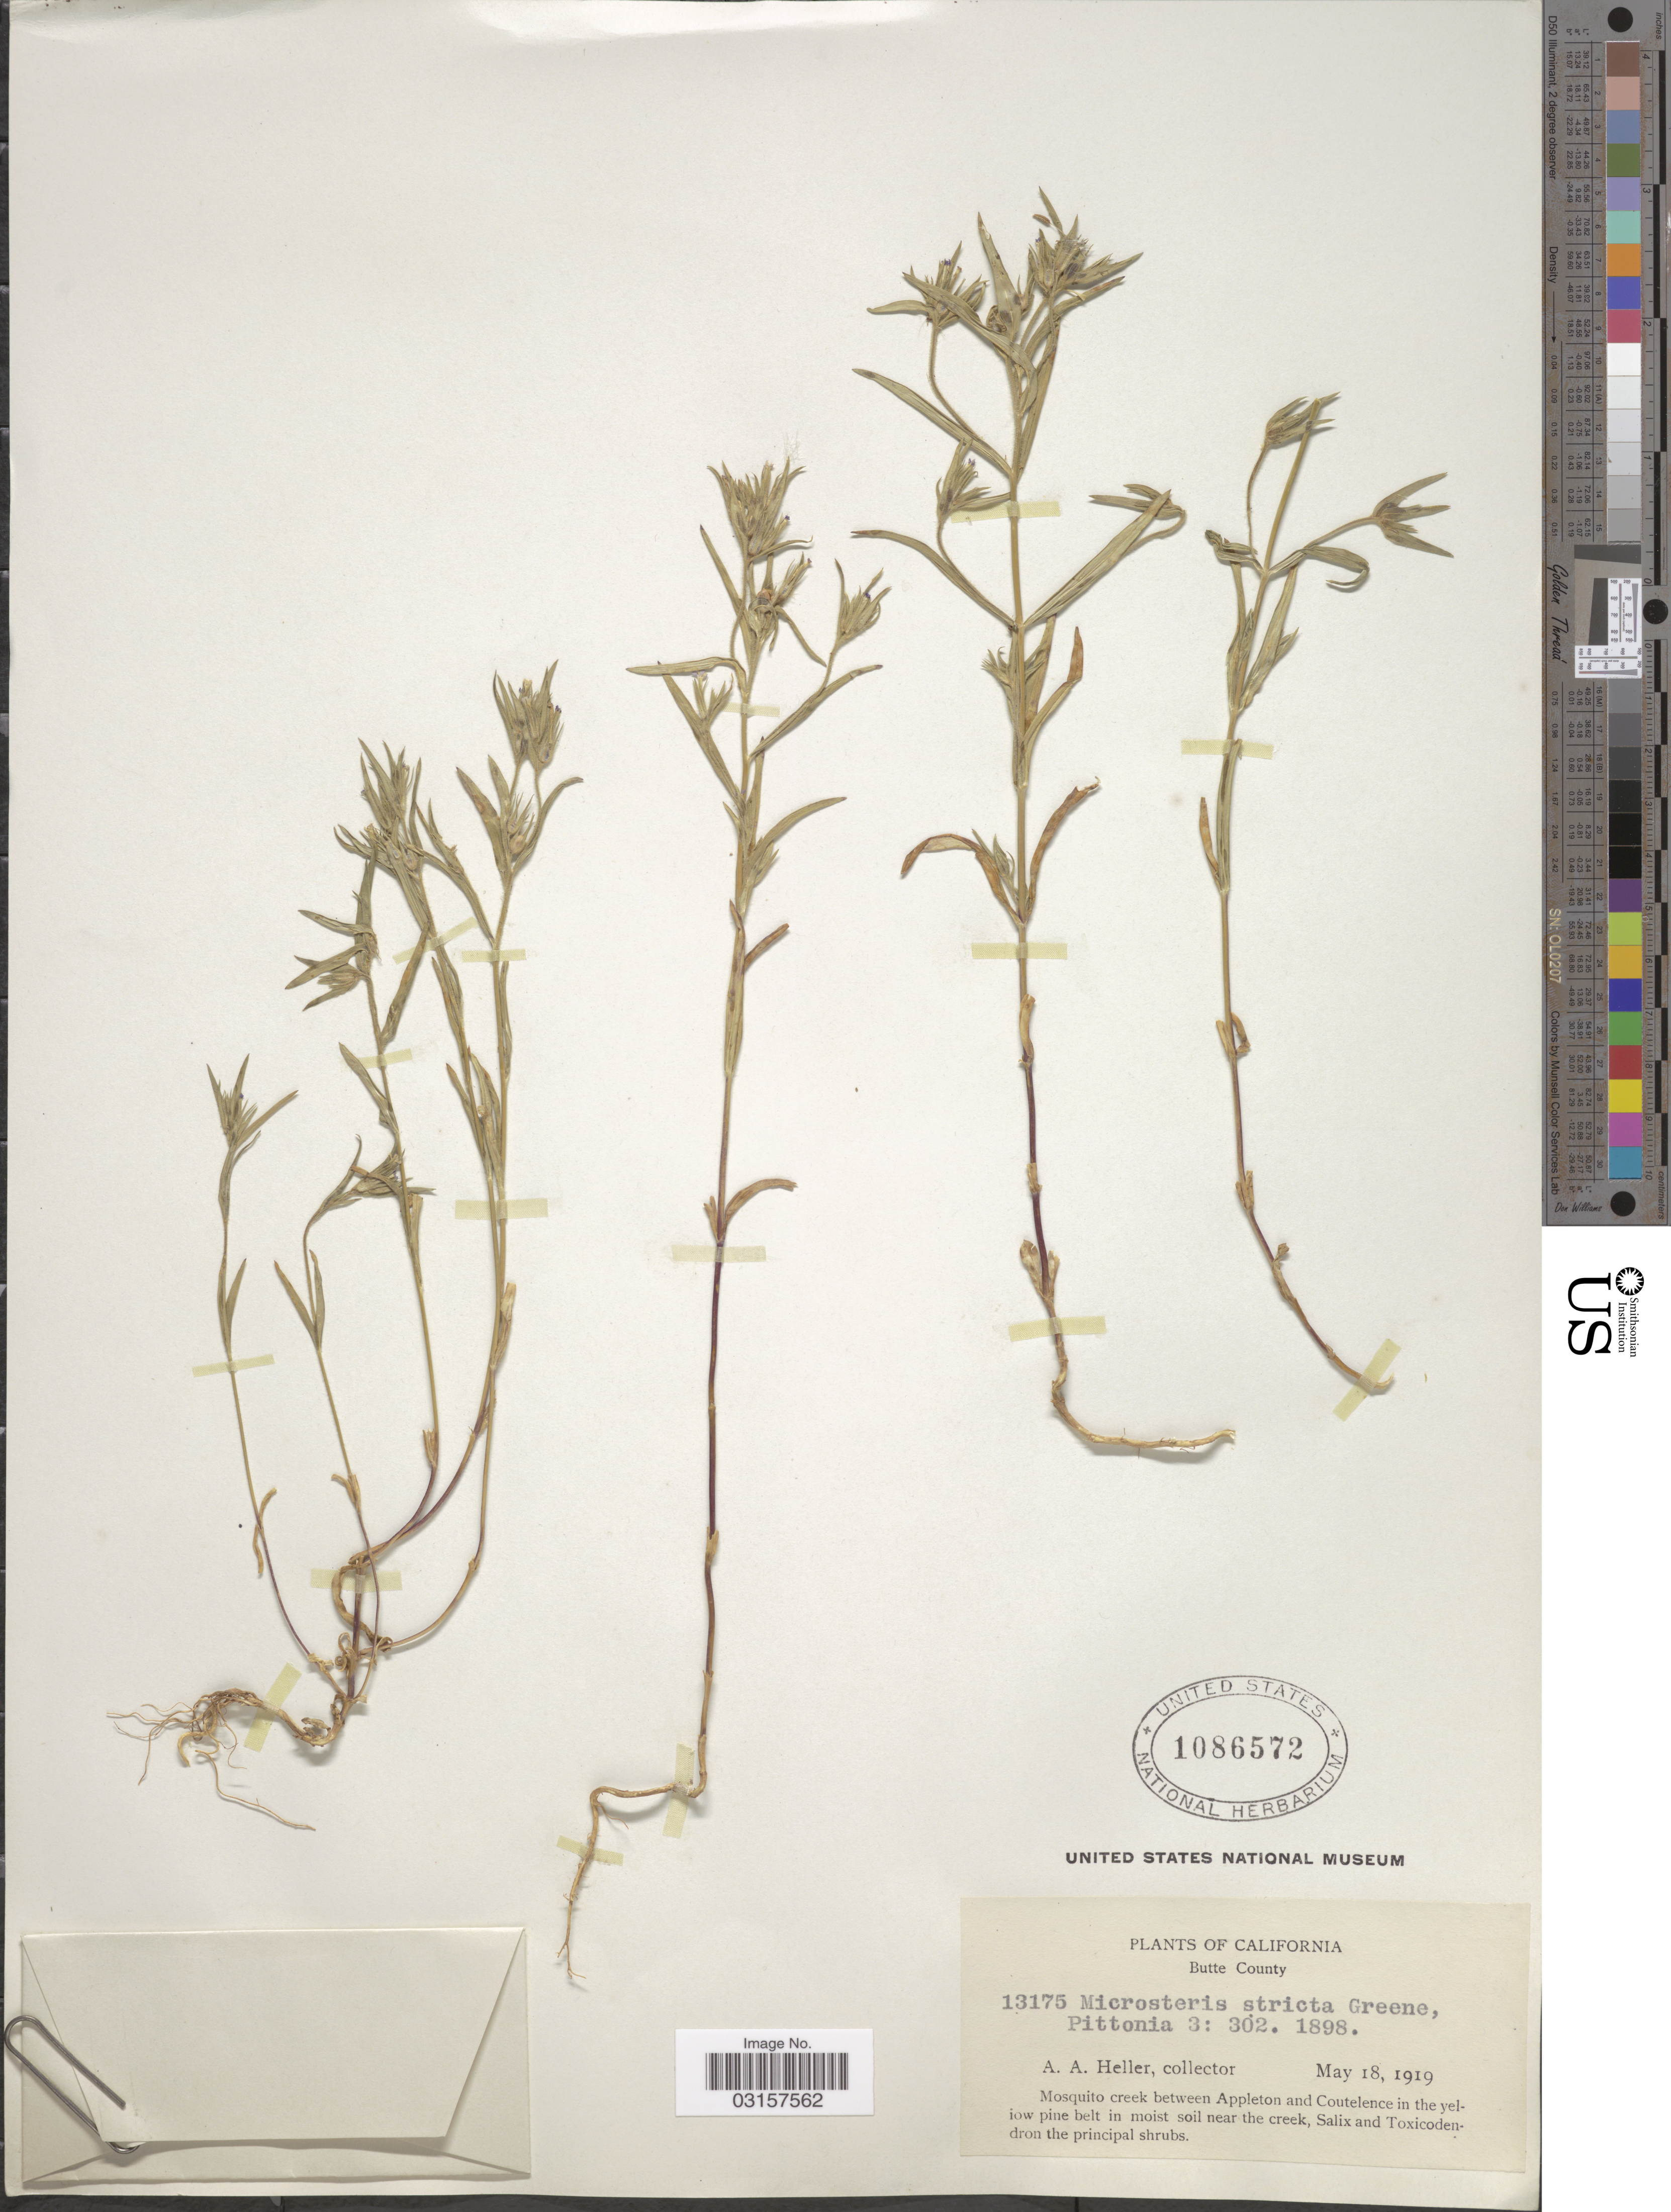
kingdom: Plantae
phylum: Tracheophyta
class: Magnoliopsida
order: Ericales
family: Polemoniaceae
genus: Microsteris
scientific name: Microsteris gracilis var. gracilis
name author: (Hook.) Greene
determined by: (US) Smithsonian Institution - National Museum of Natural History - Department of Botany (UNITED STATES)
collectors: A. A. Heller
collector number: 13175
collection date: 1919-05-18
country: United States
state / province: California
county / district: Butte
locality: Butte County, Mosquito creek between Appleton and Coutelence in the yellow pine belt in moist soil near the creek.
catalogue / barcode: US 1086572